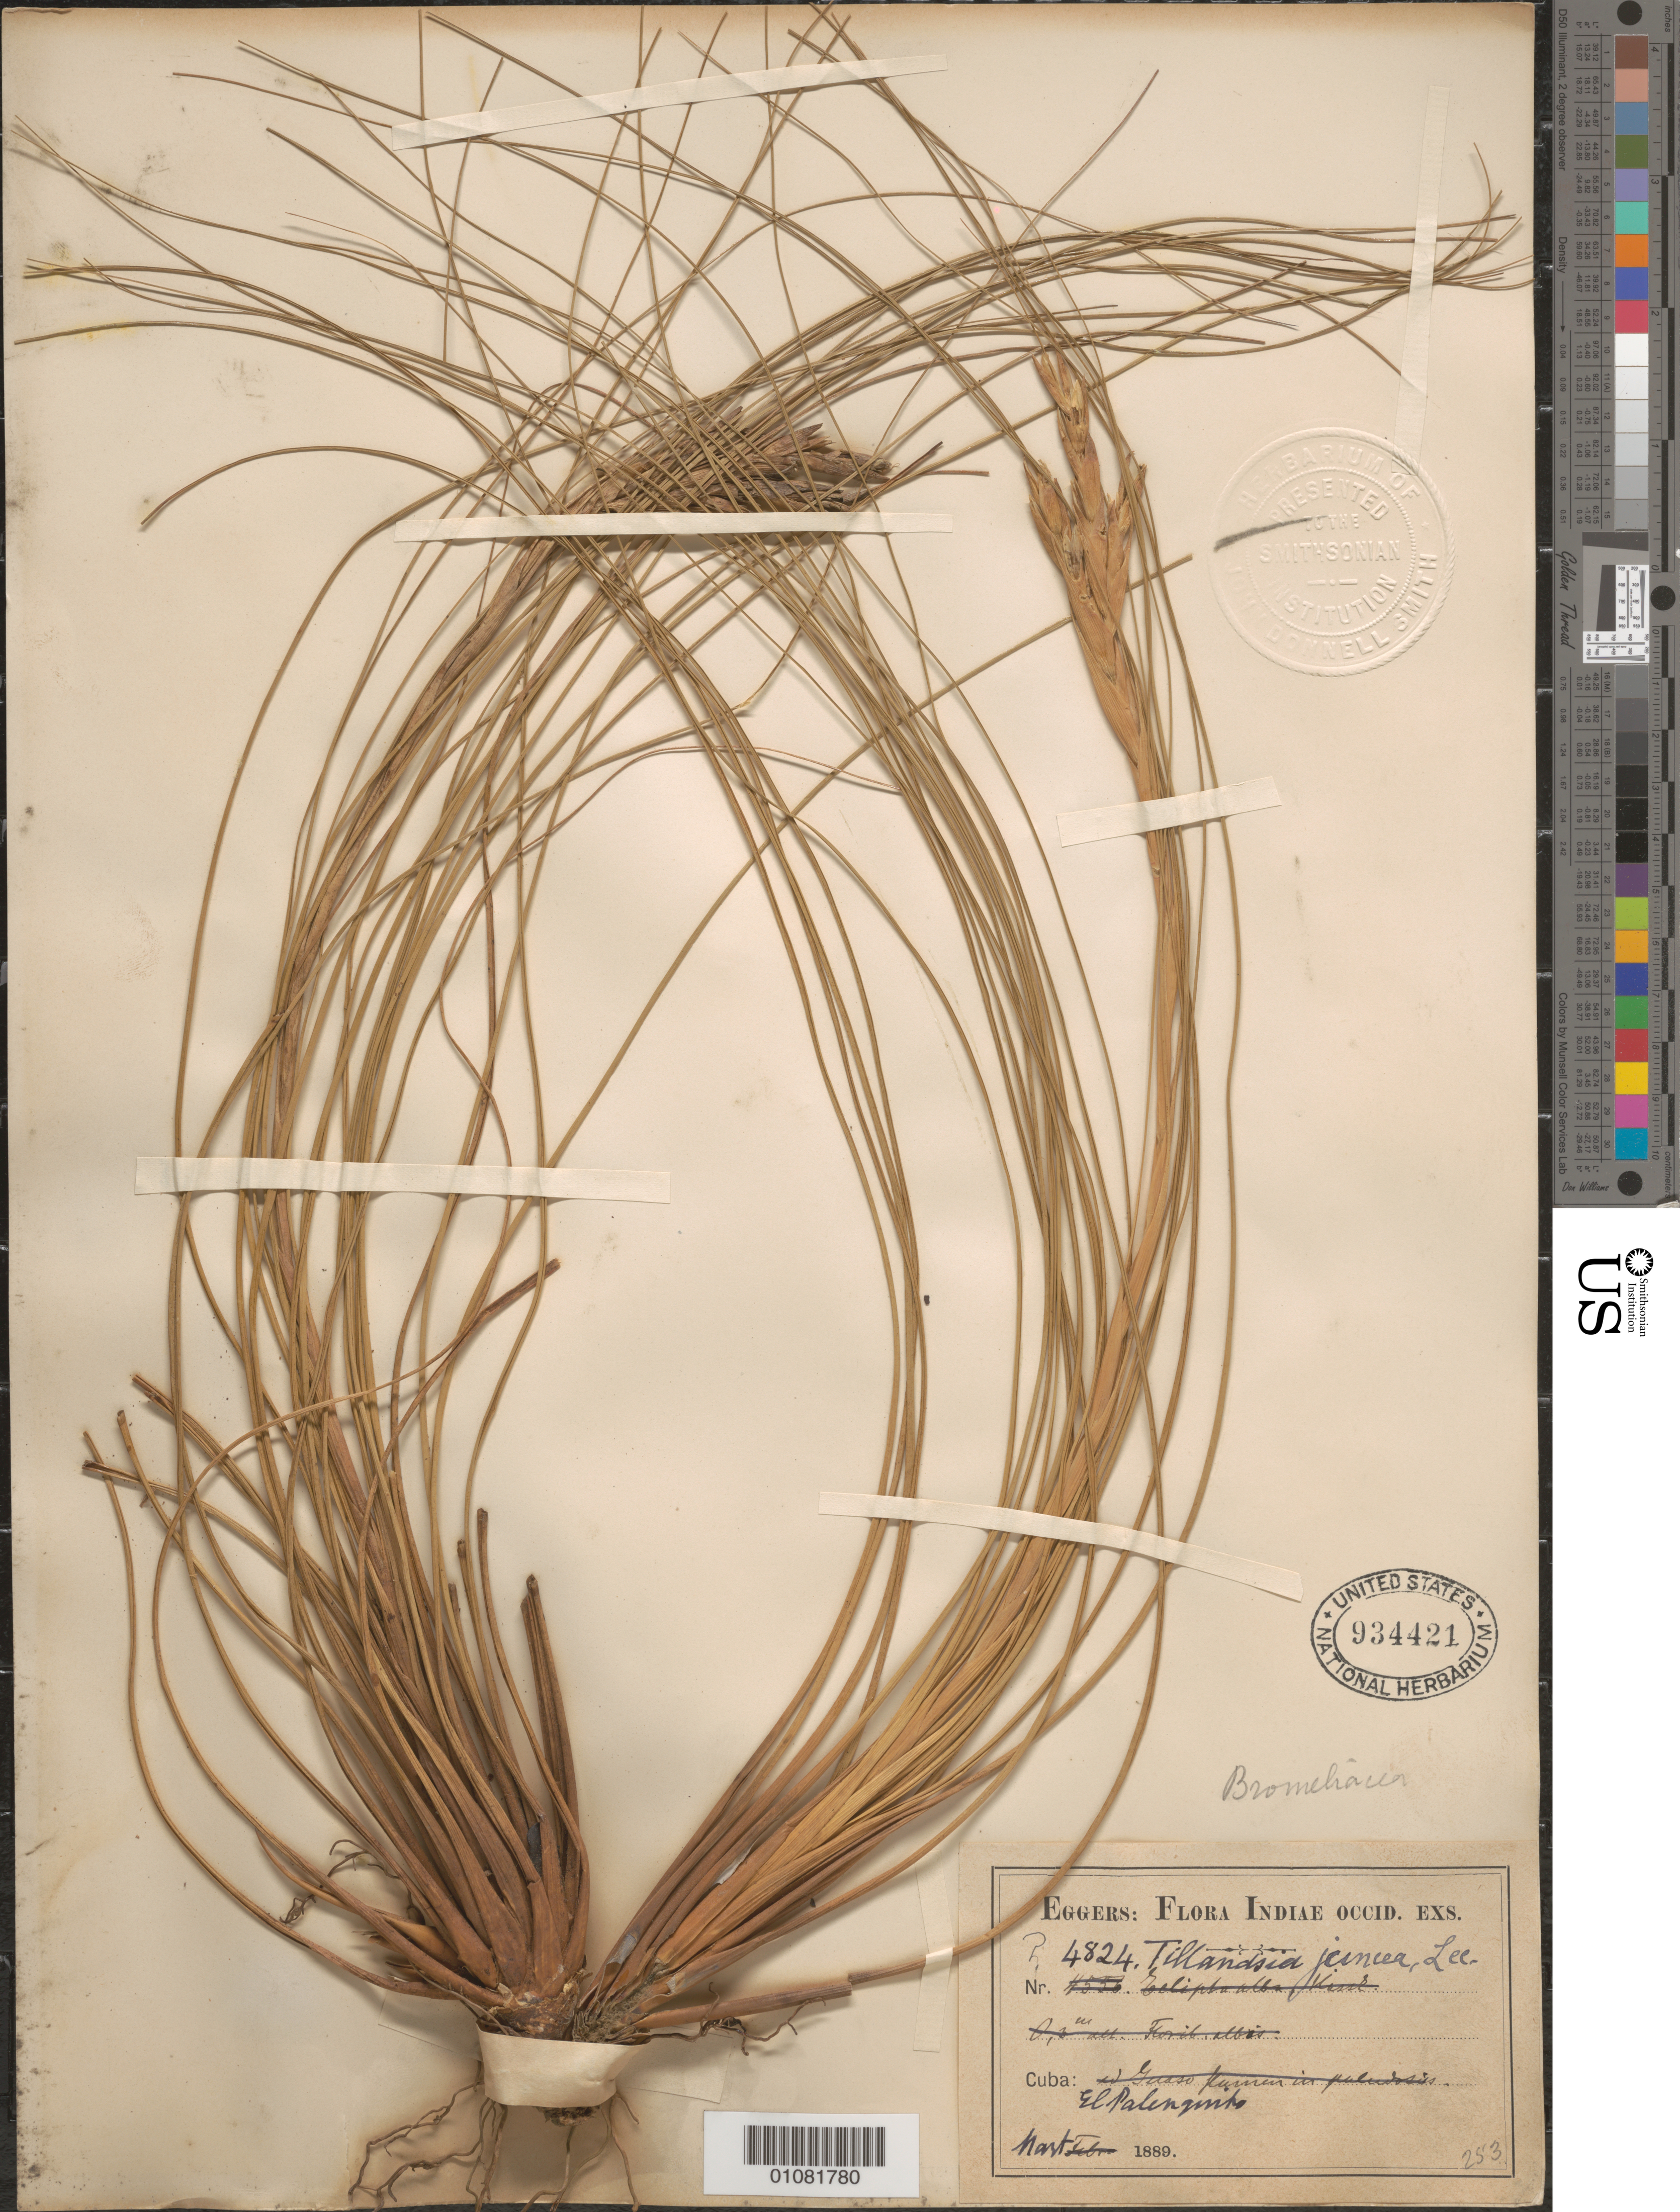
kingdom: Plantae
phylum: Tracheophyta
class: Liliopsida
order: Poales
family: Bromeliaceae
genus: Tillandsia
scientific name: Tillandsia juncea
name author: (Ruiz & Pav.) Poir.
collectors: H. F. A. von Eggers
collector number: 4824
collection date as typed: Mar 1889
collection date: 1889-03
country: Cuba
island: Cuba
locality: El Palenquito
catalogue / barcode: US 934421